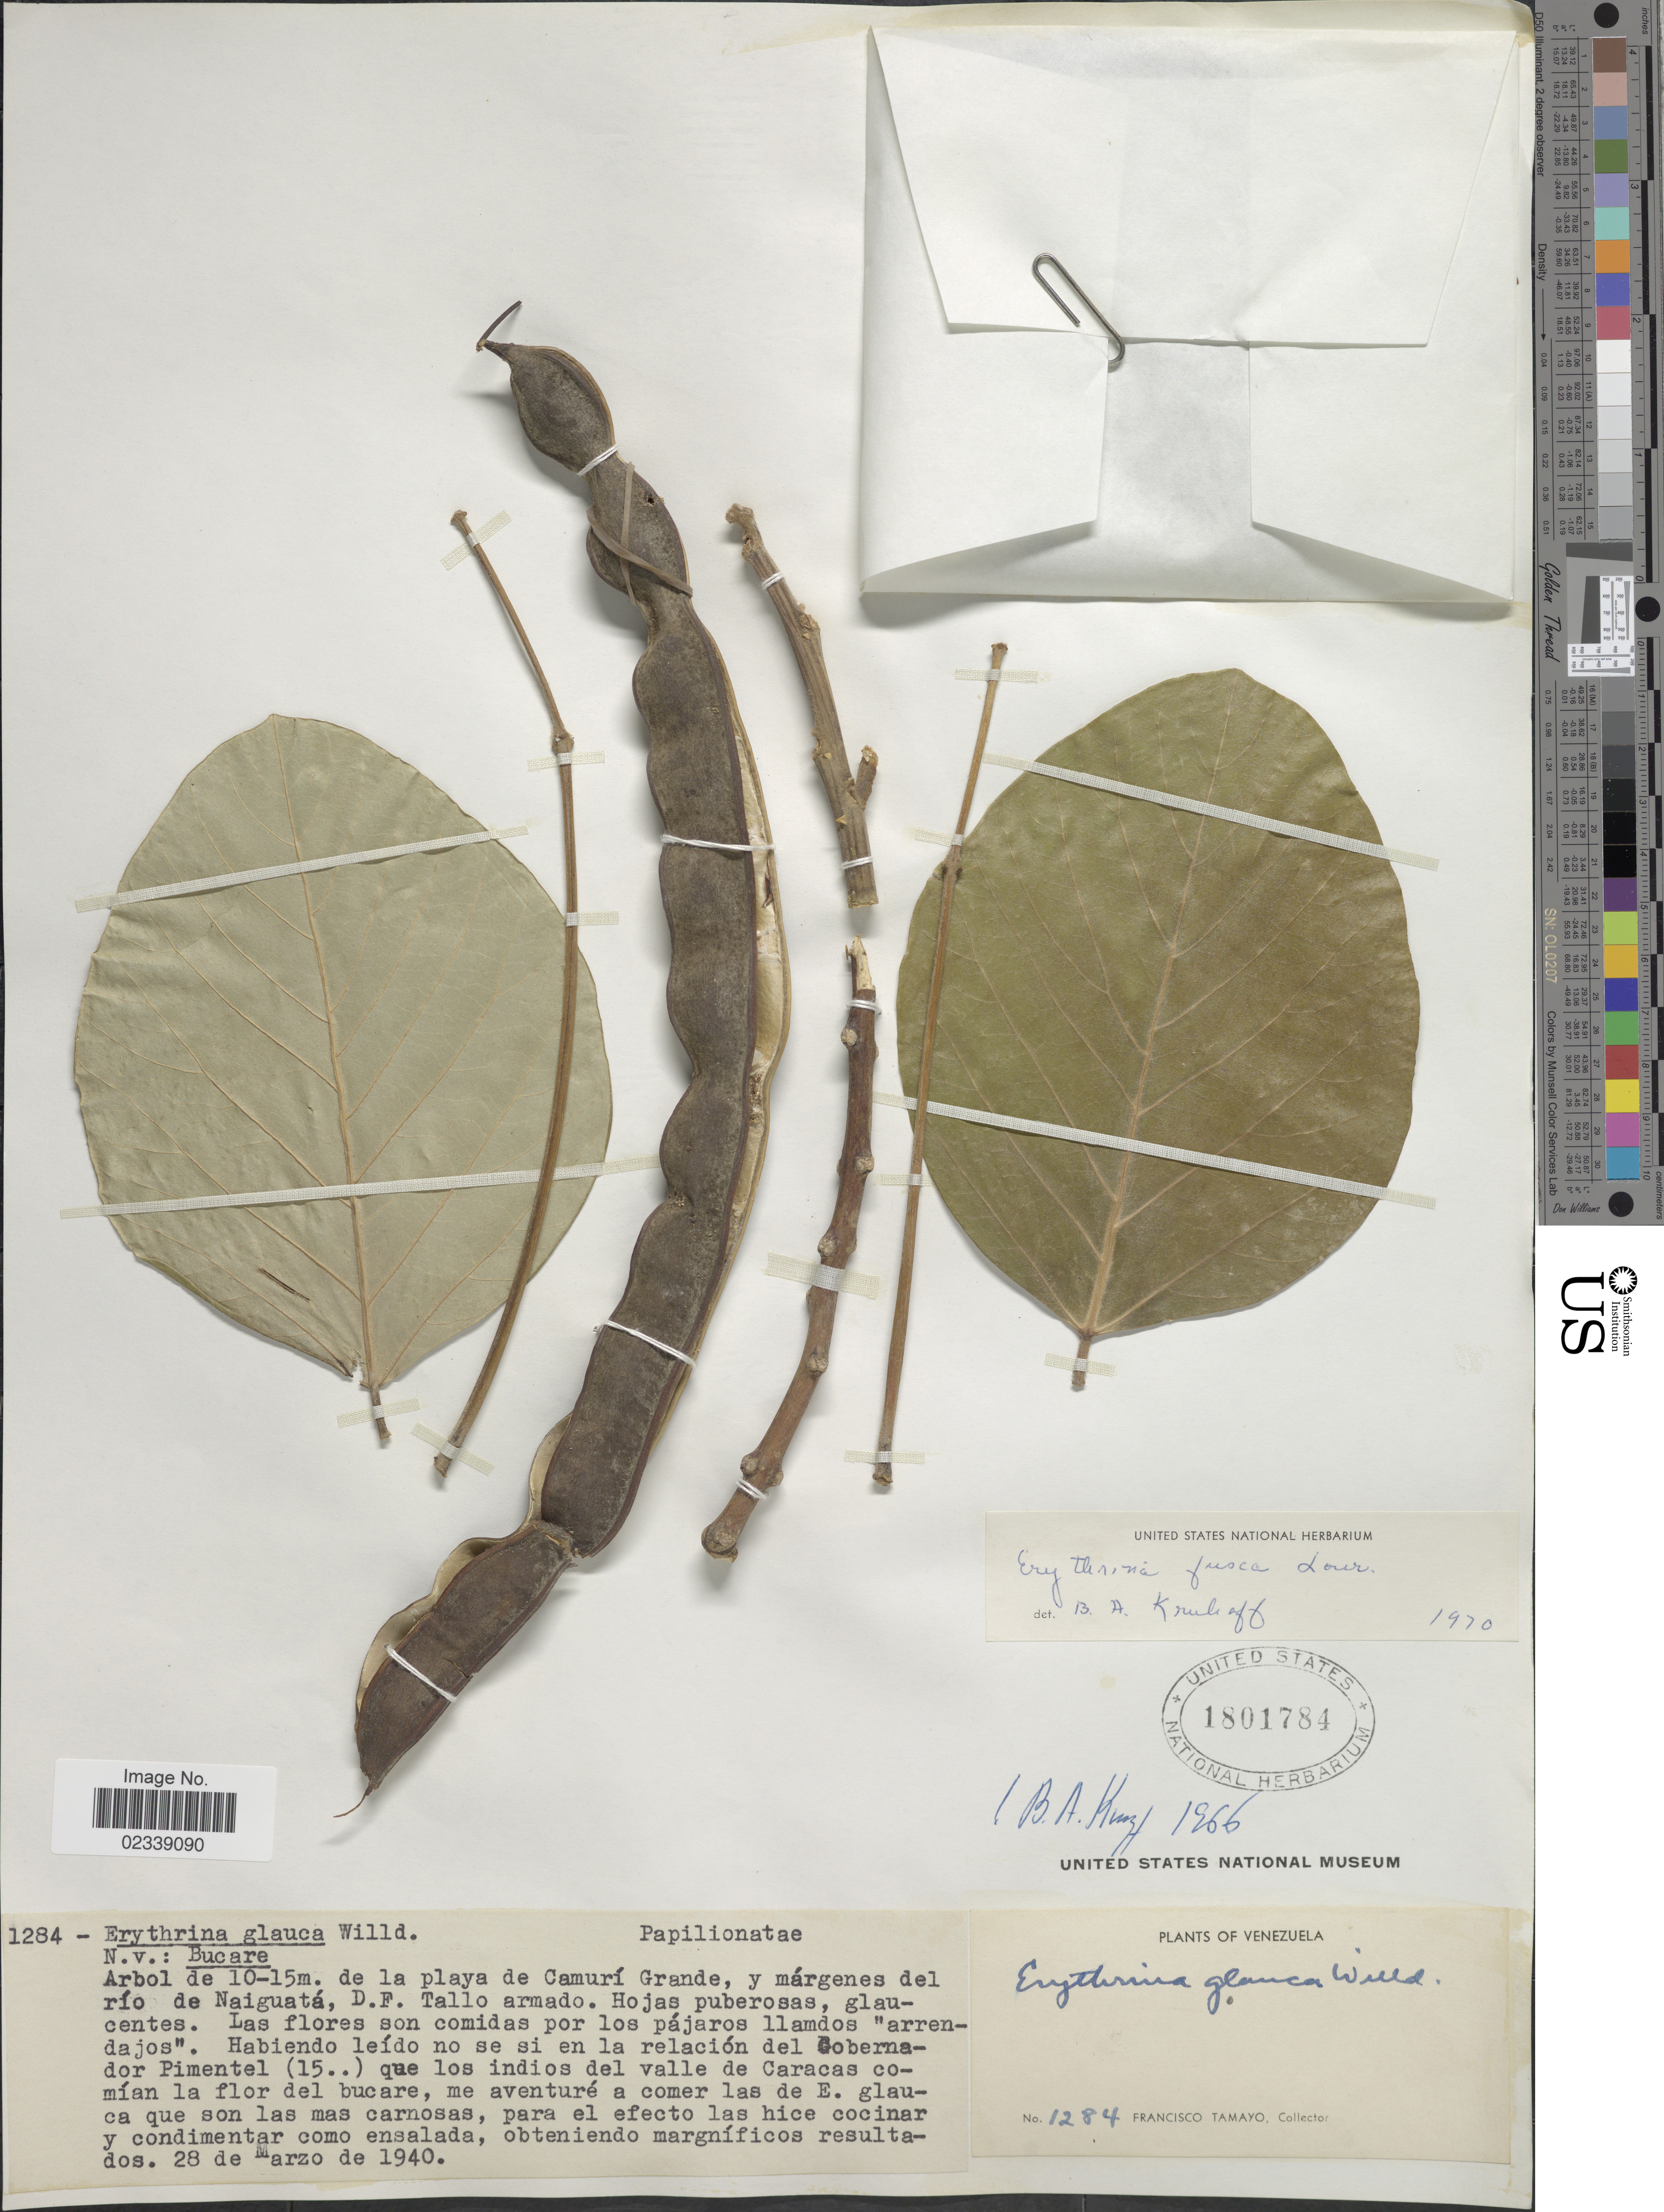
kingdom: Plantae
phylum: Tracheophyta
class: Magnoliopsida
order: Fabales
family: Fabaceae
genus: Erythrina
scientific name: Erythrina fusca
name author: Lour.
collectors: F. Tamayo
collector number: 1284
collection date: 1940-03-28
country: Venezuela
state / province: Distrito Federal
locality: Playa de Camuri Grande, y margenes del rio de Naiguata, D.F.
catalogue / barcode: US 1801784